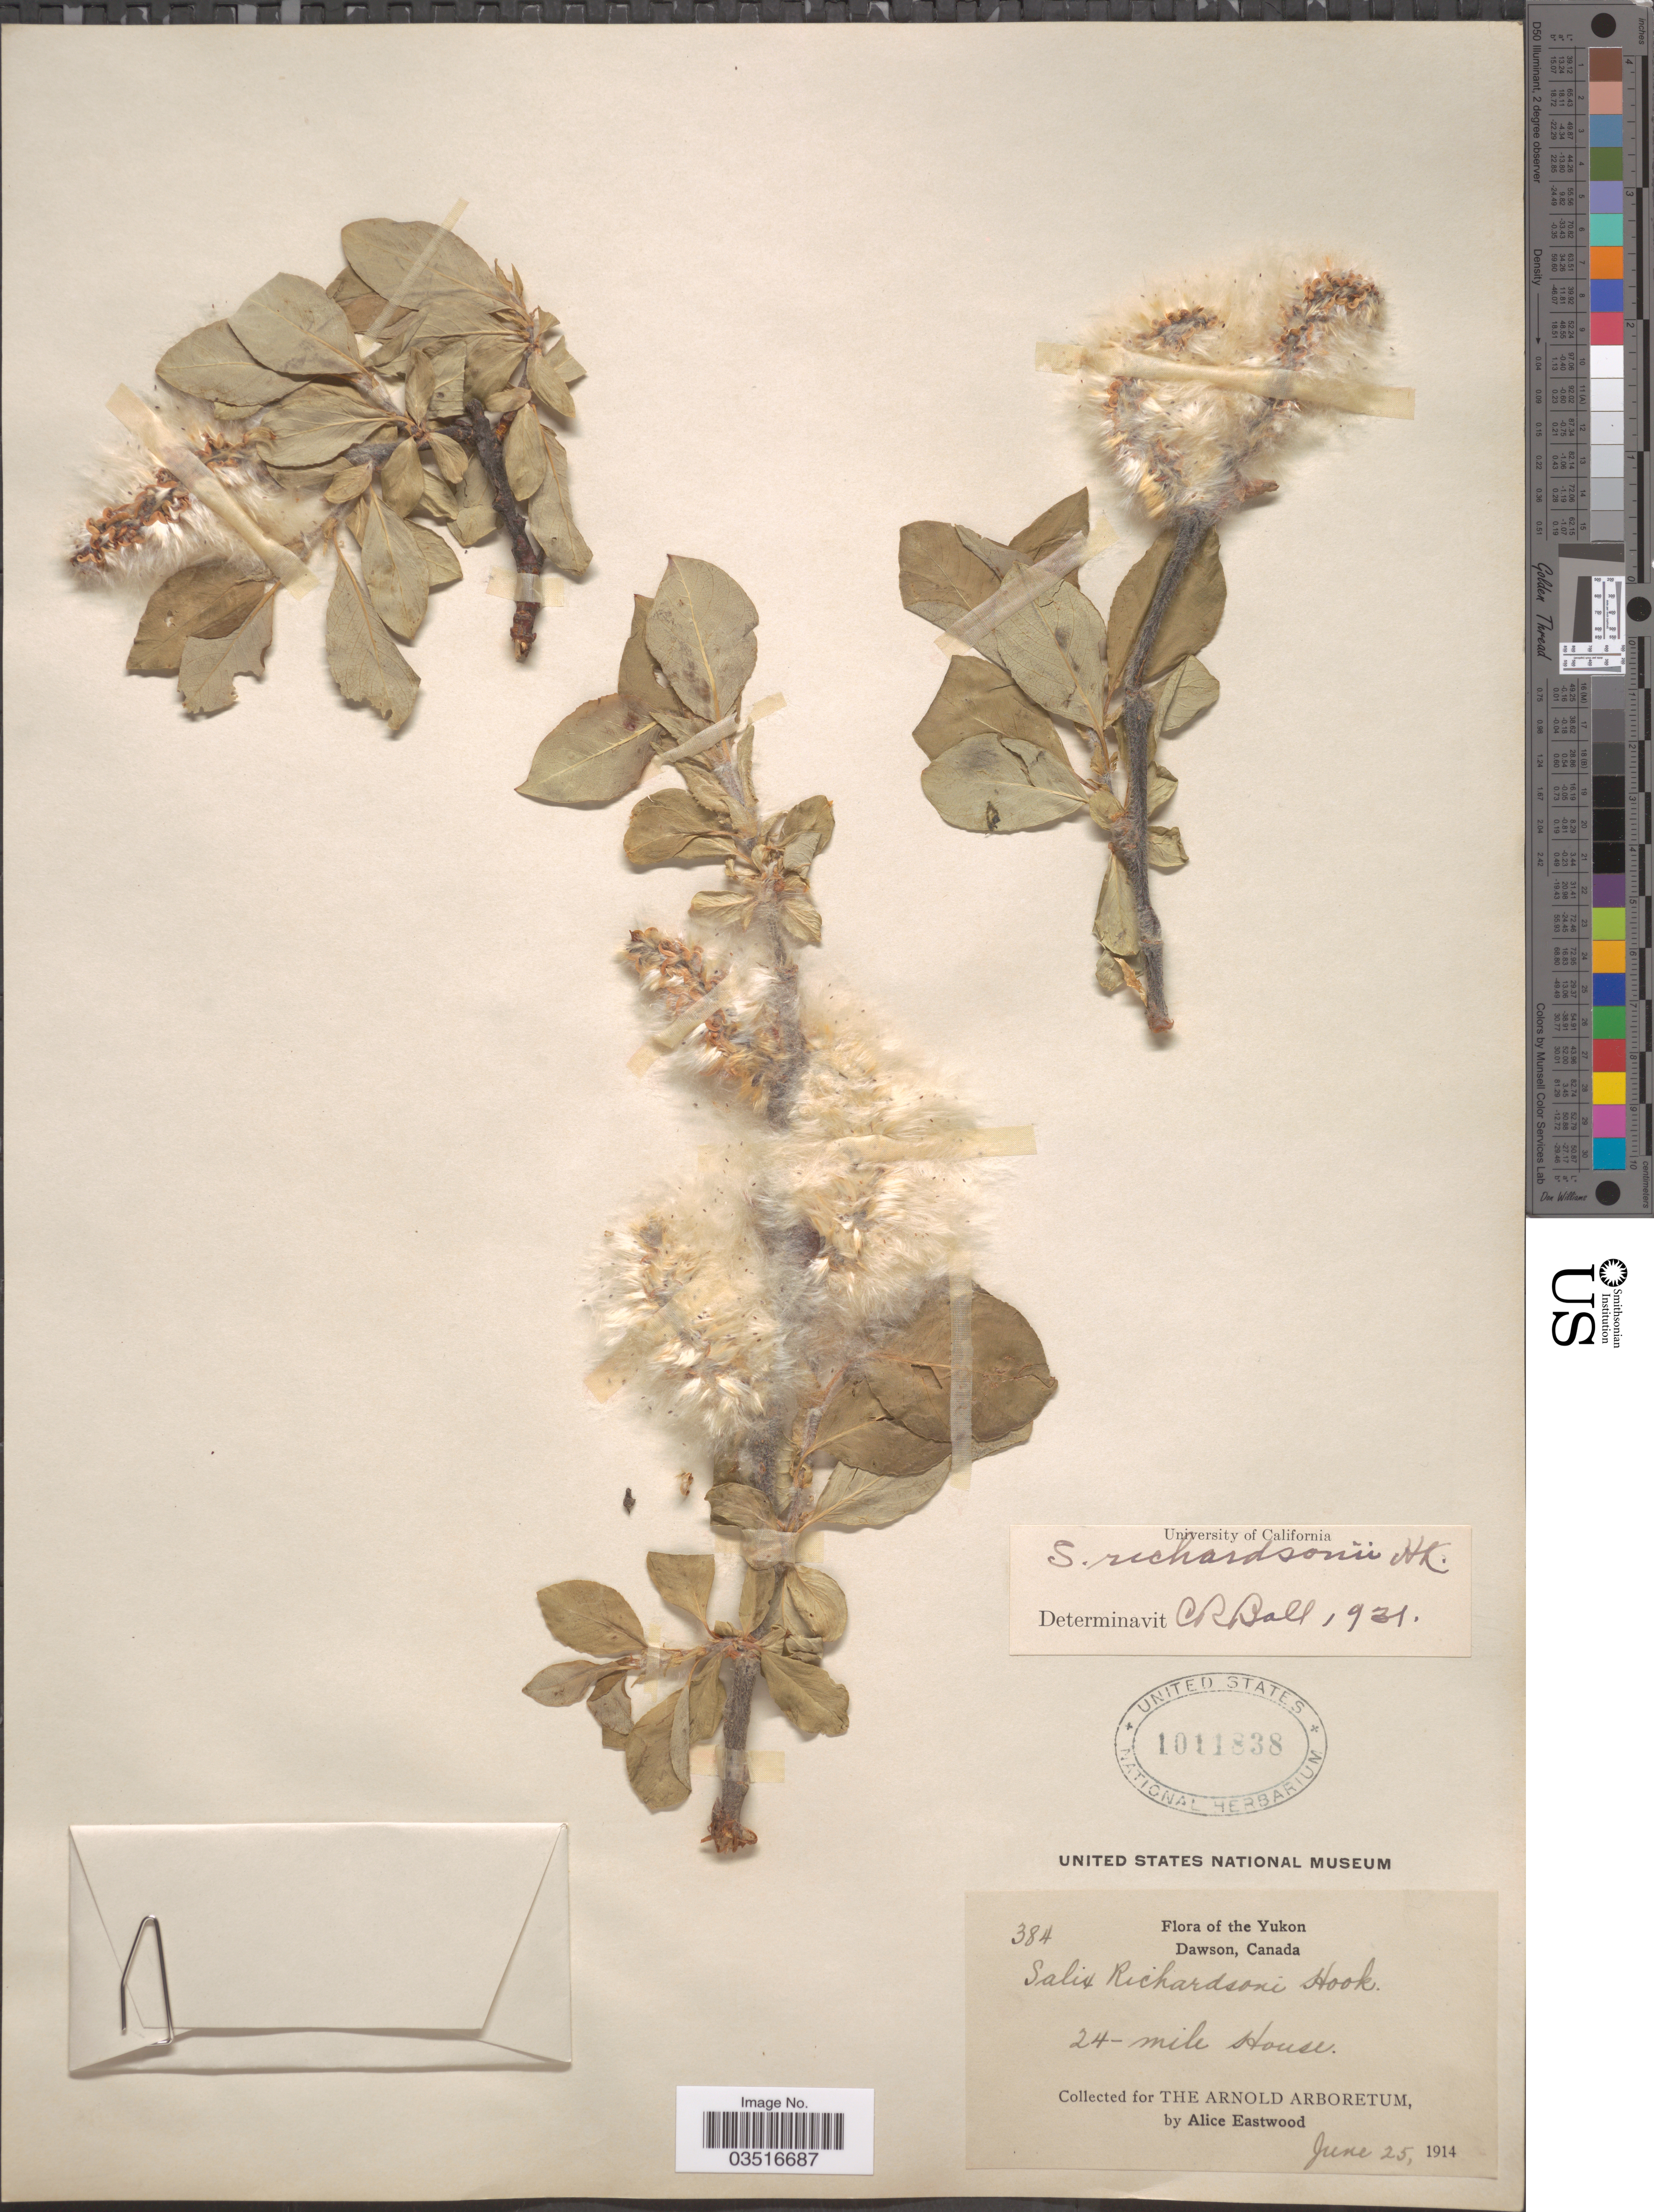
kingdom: Plantae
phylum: Tracheophyta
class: Magnoliopsida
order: Malpighiales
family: Salicaceae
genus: Salix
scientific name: Salix richardsonii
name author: Hook.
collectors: A. Eastwood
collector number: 384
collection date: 1914-06-25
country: Canada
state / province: Yukon Territory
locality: The Yukon. 24-mile House.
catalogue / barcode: US 1011838